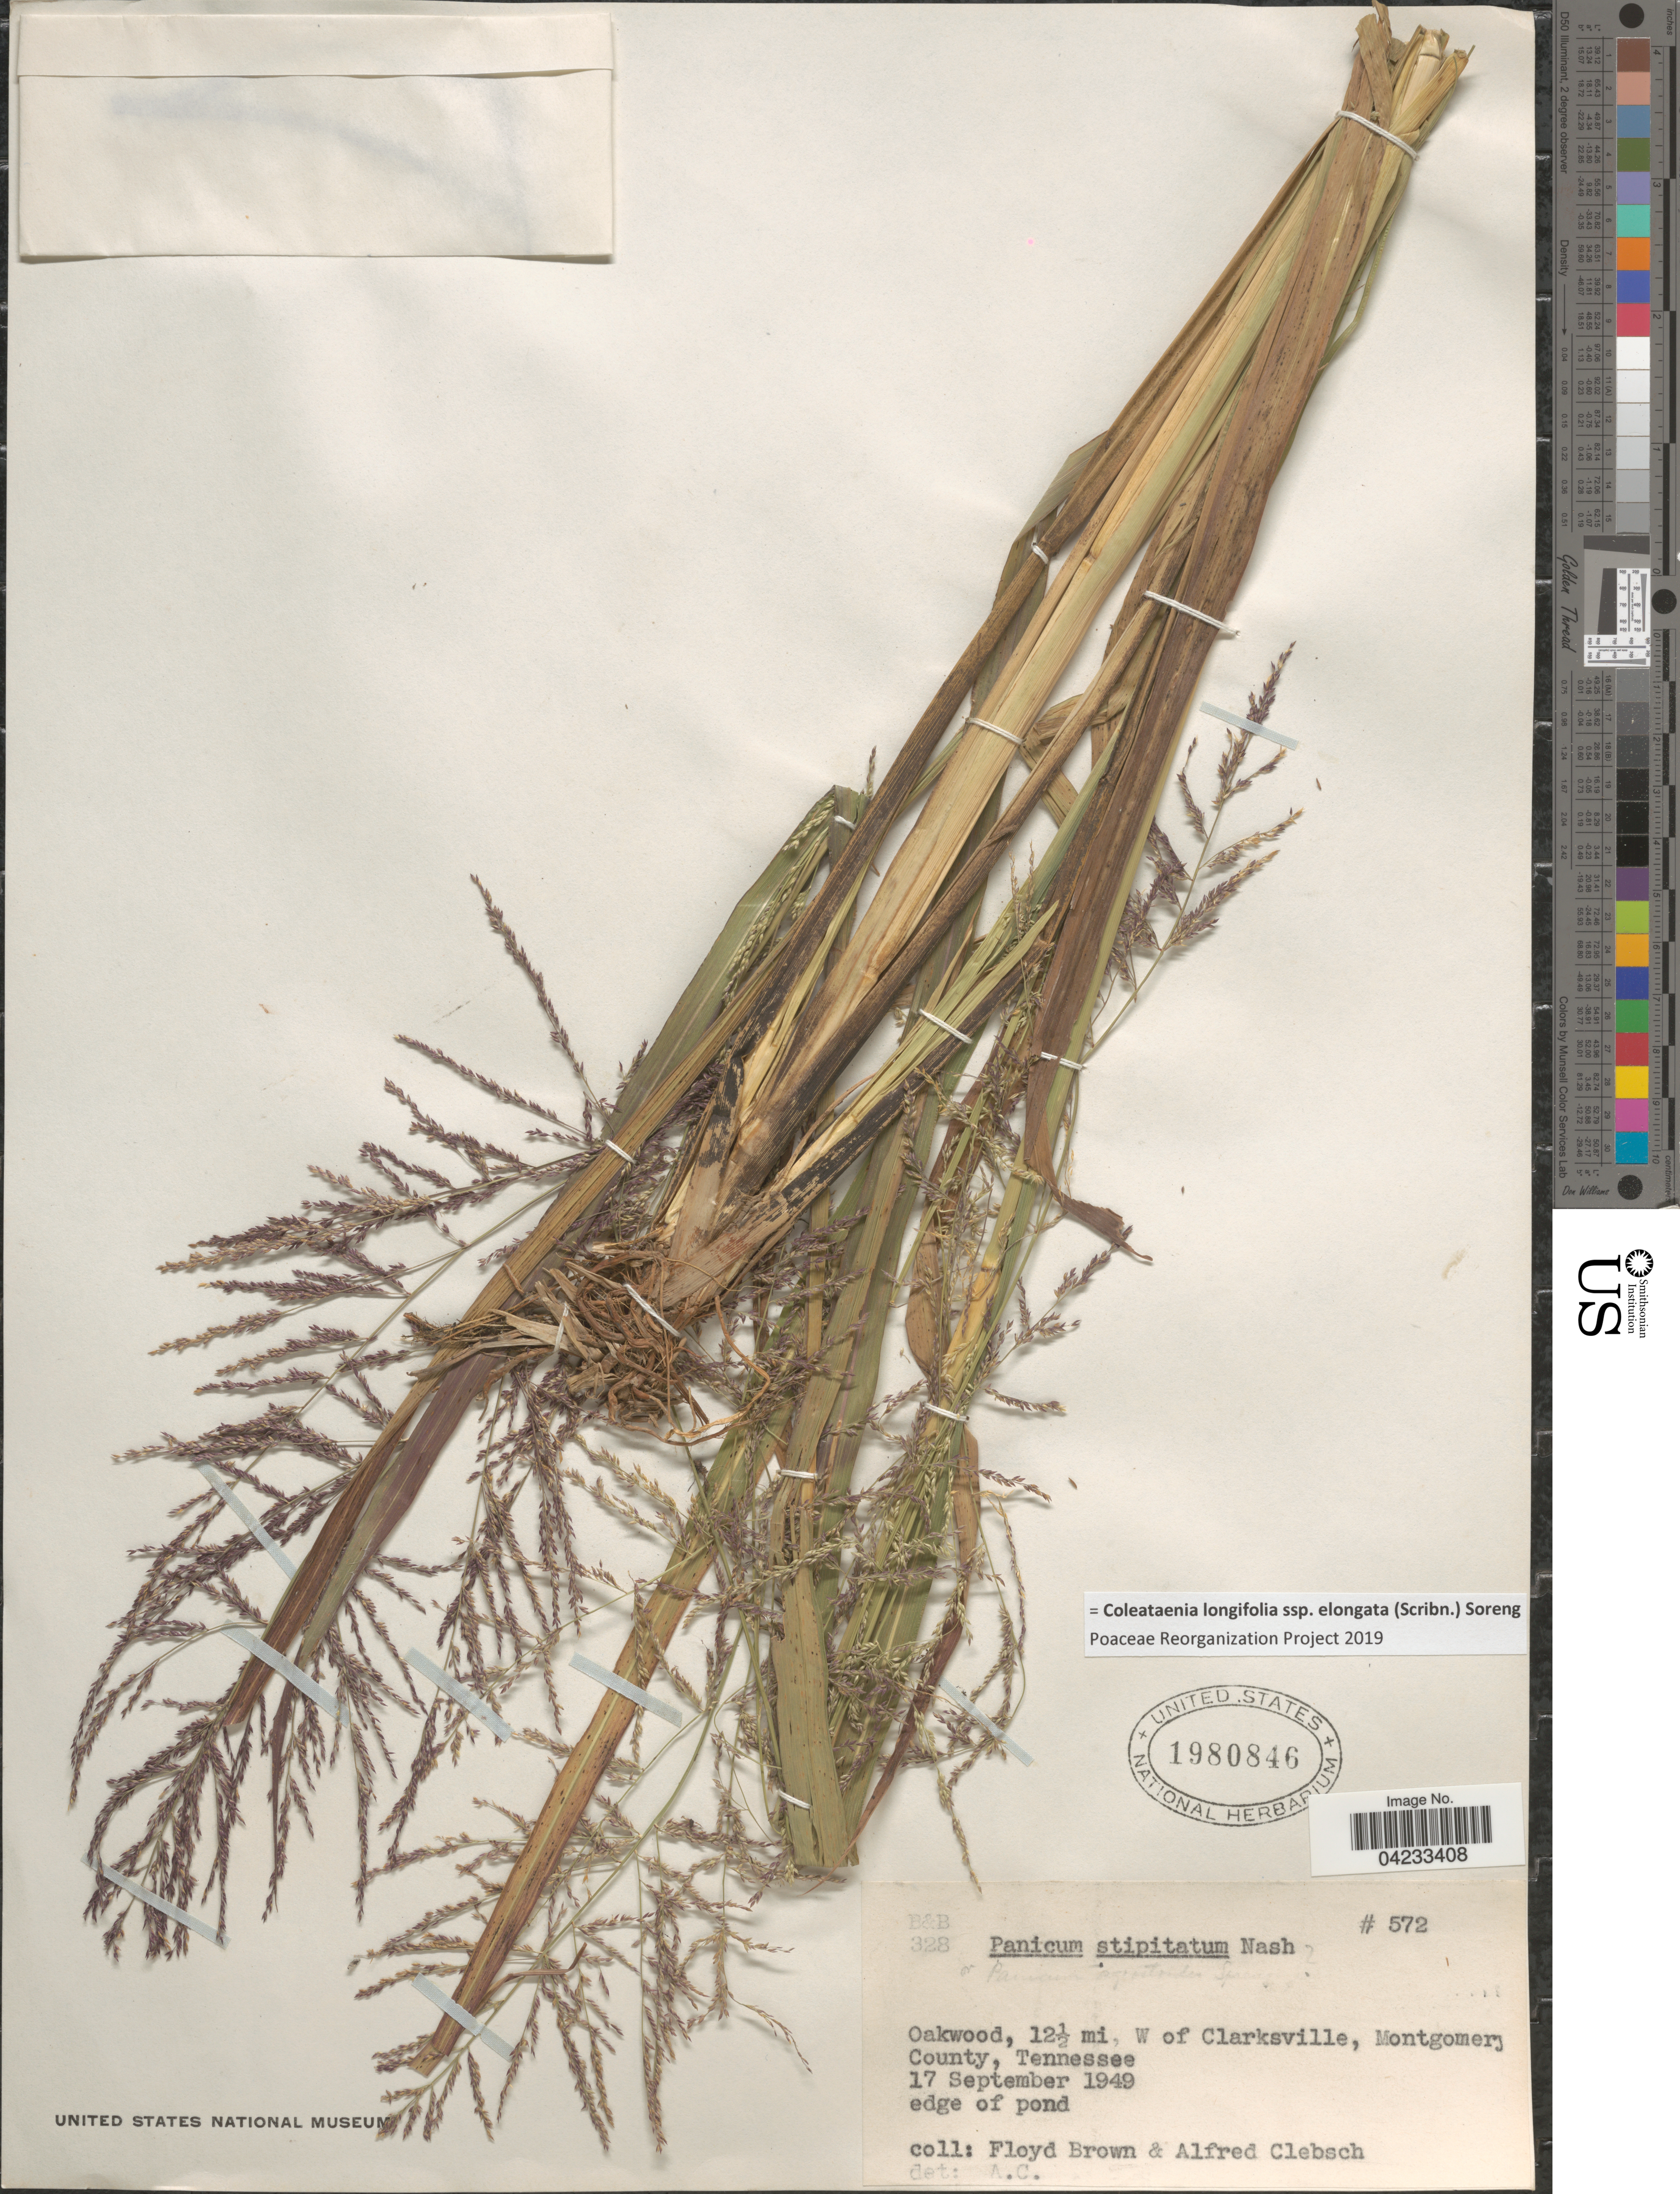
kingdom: Plantae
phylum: Tracheophyta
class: Liliopsida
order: Poales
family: Poaceae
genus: Coleataenia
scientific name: Coleataenia longifolia subsp. elongata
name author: (Scribn.) Soreng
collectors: F. Brown & A. Clebsch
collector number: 572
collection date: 1949-09-17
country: United States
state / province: Tennessee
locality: Oakwood, 12 1/2 mi W of Clarksville, Montgomery Coutnty.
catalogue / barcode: US 1980846